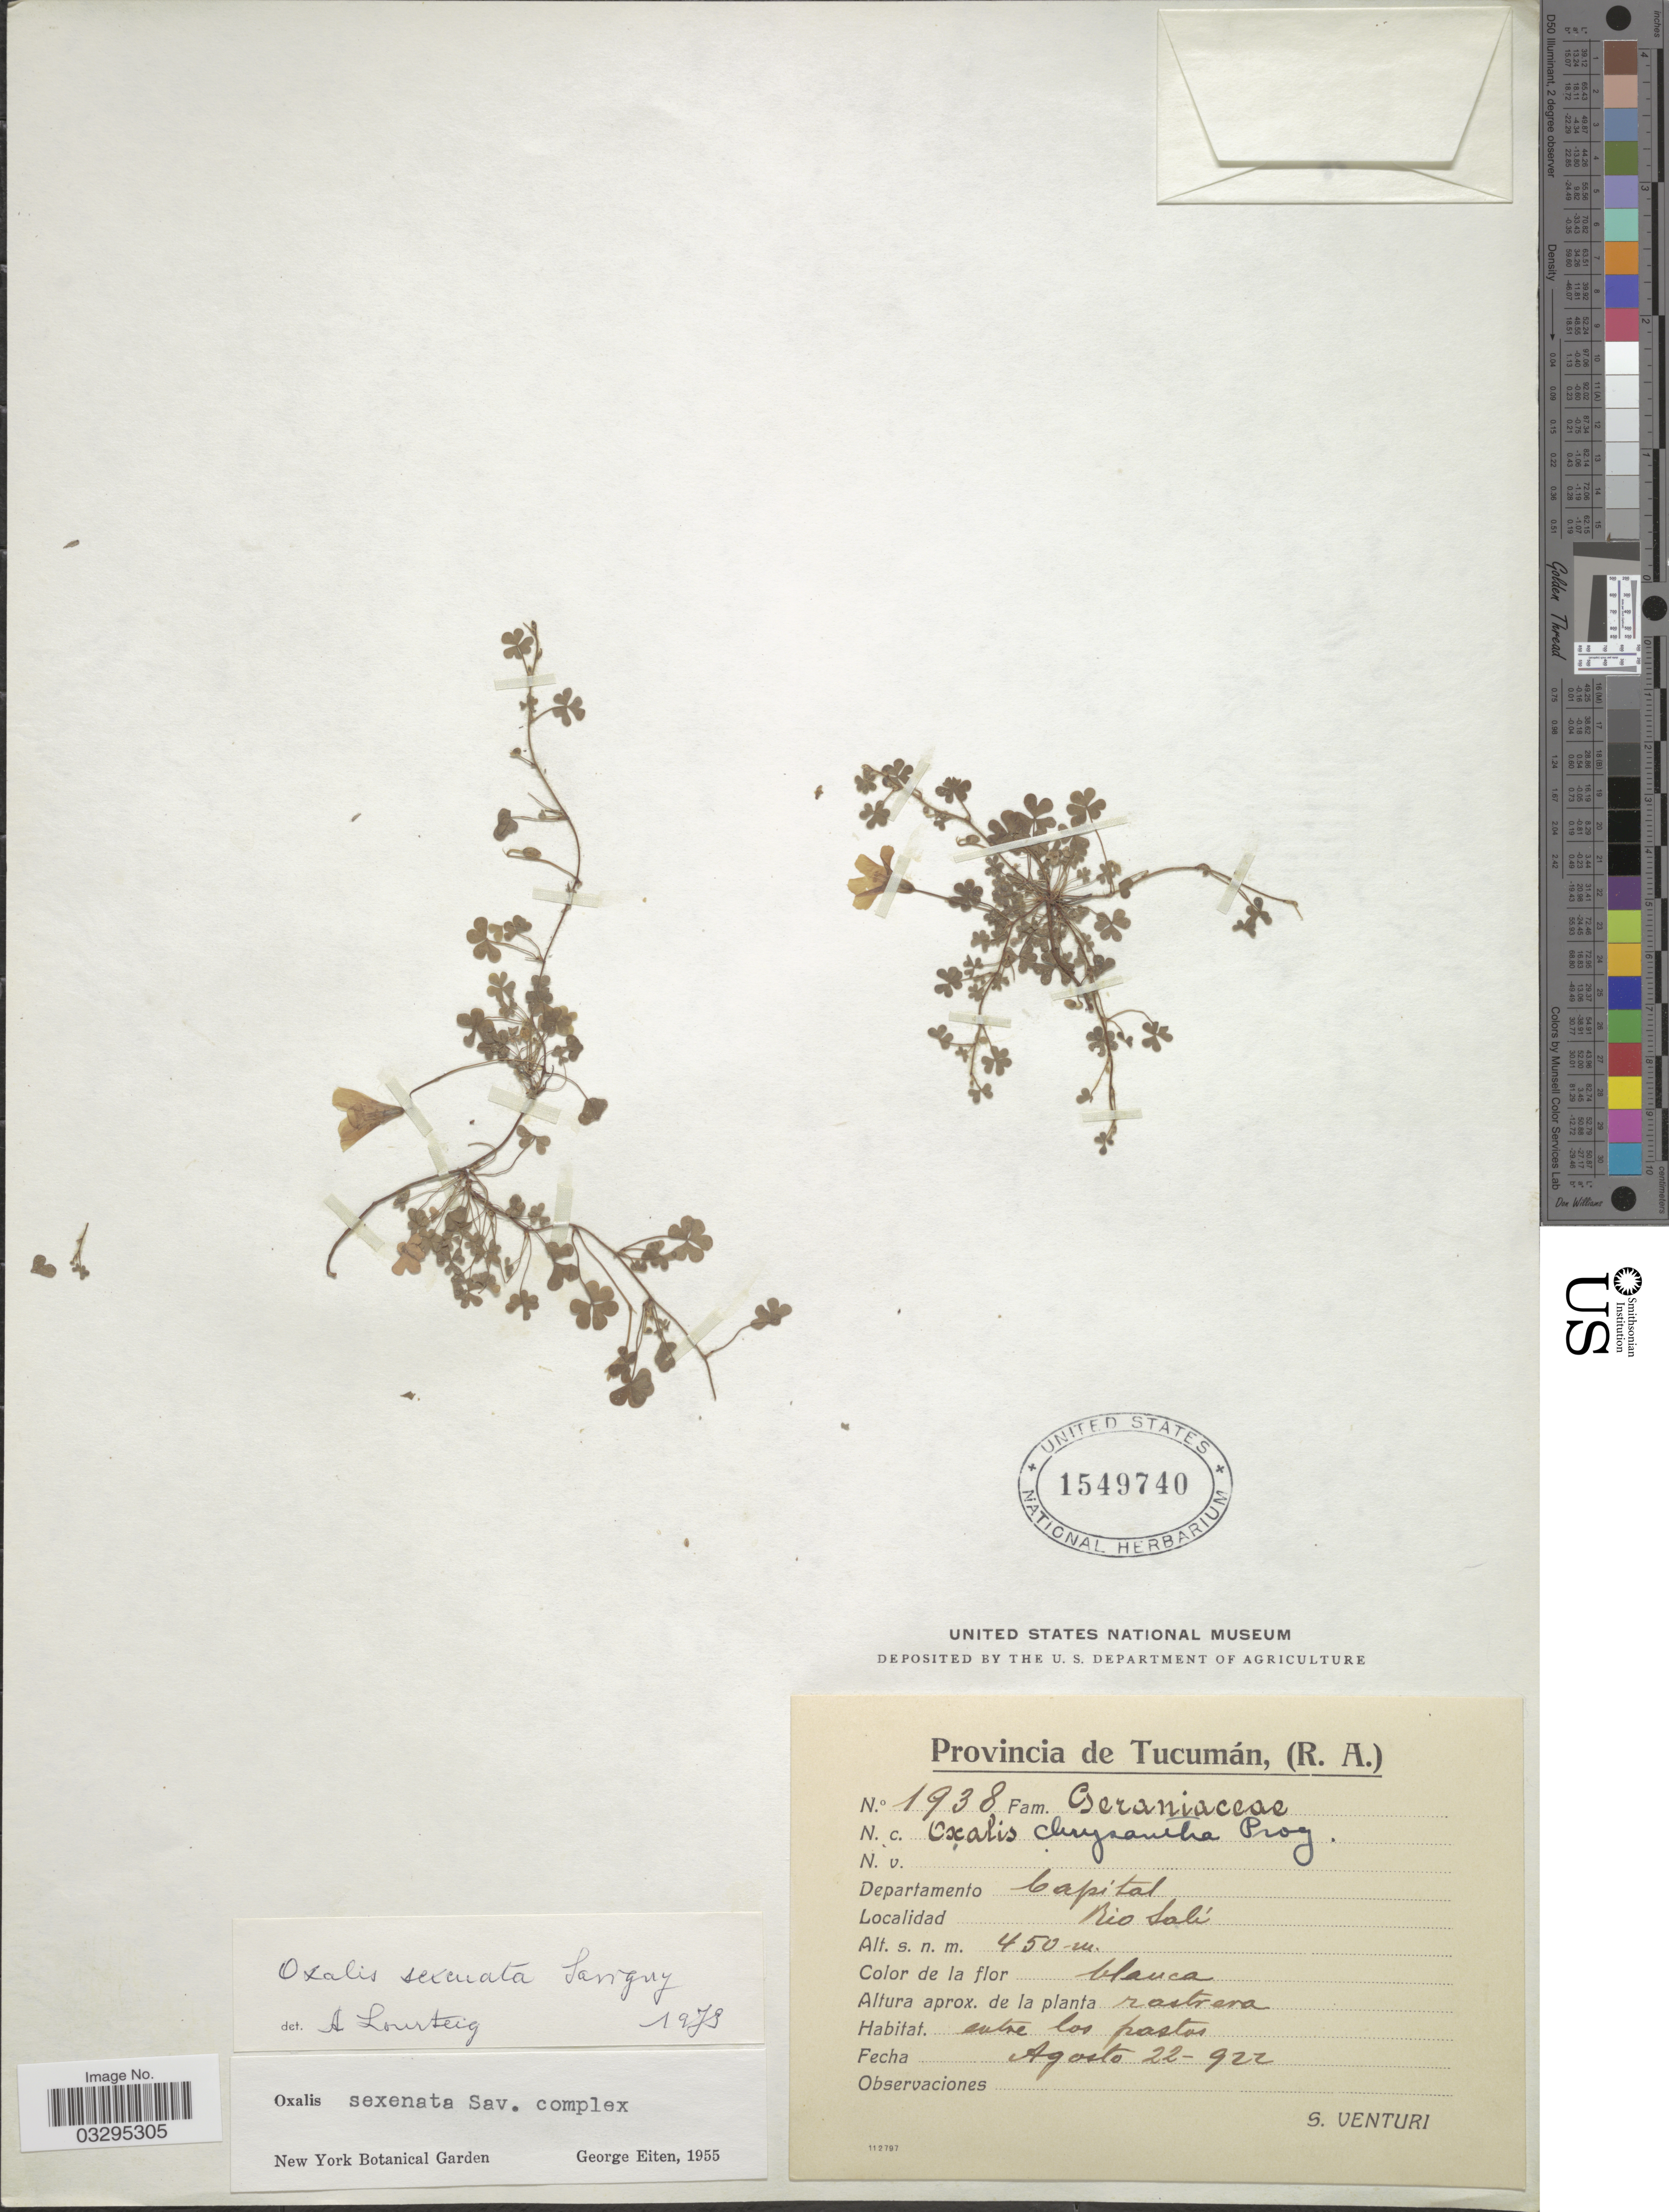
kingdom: Plantae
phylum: Tracheophyta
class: Magnoliopsida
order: Oxalidales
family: Oxalidaceae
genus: Oxalis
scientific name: Oxalis conorrhiza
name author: Jacq.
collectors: S. Venturi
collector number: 1938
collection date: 1922-08-22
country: Argentina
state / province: Tucuman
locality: Departamento Capital. Rio Salí.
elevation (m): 450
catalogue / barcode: US 1549740